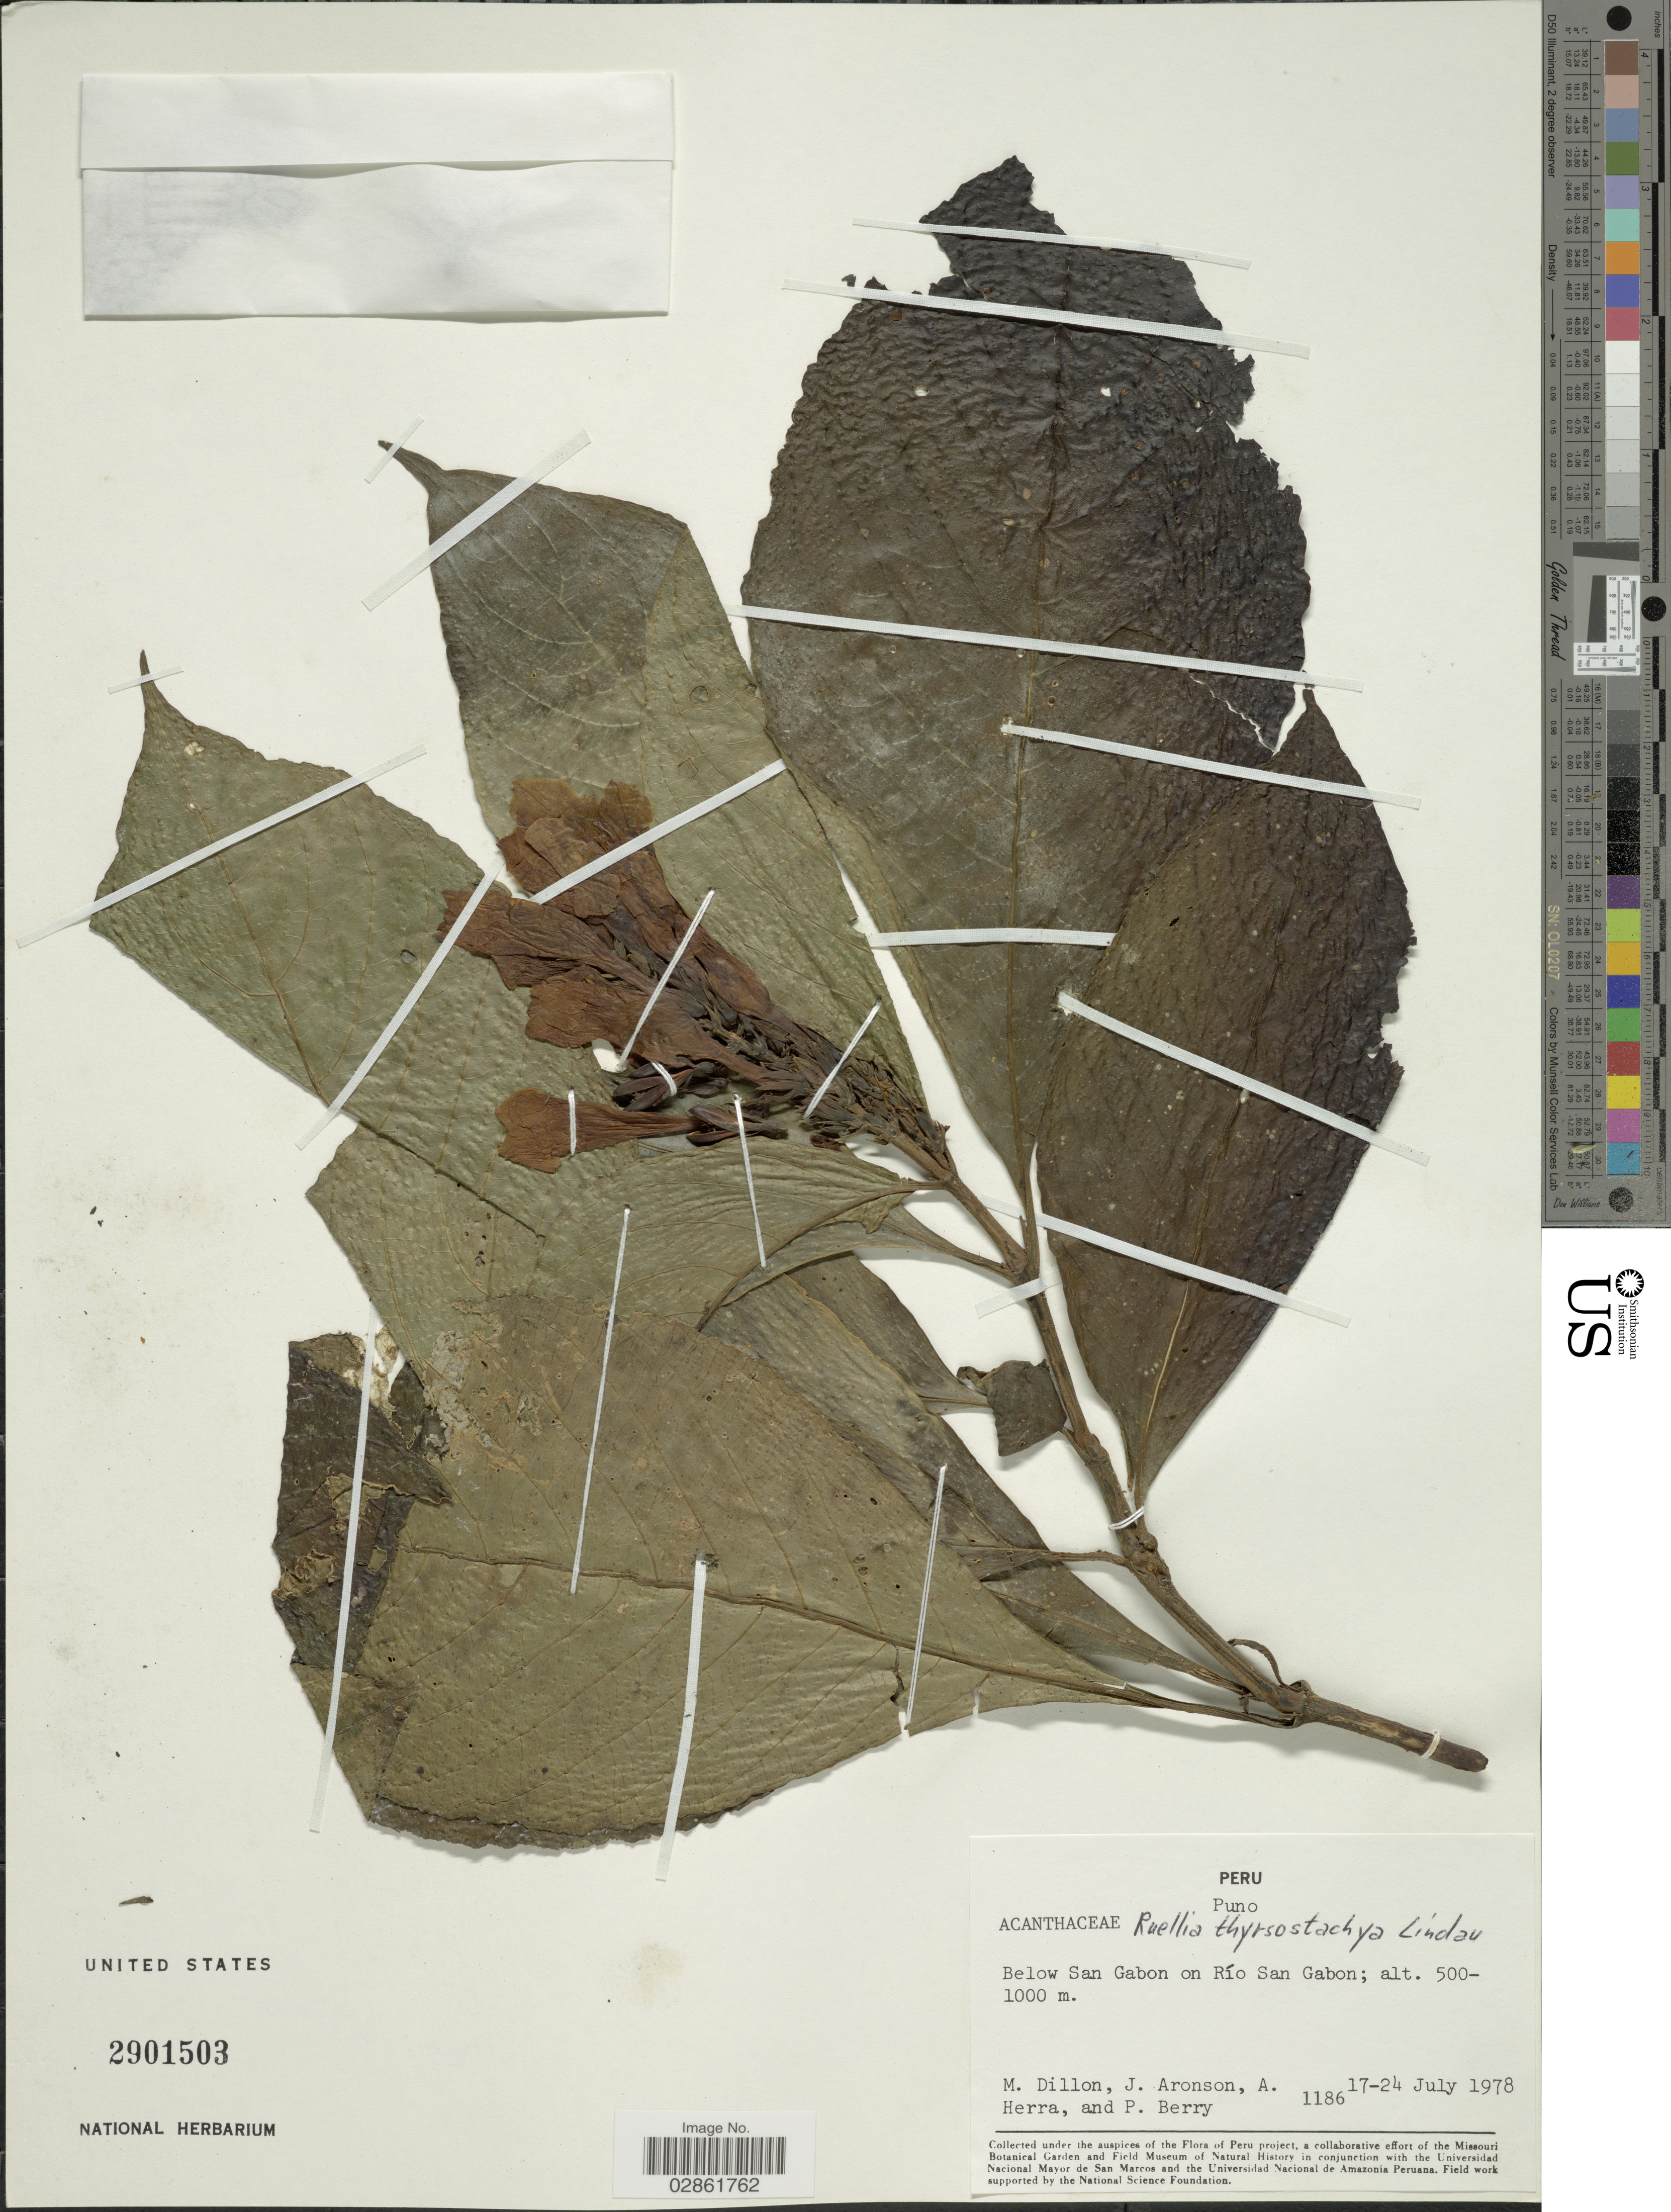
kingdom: Plantae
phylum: Tracheophyta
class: Magnoliopsida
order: Lamiales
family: Acanthaceae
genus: Ruellia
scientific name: Ruellia proxima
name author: Lindau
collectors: M. O. Dillon, J. Aronson, A. Herra & P. Berry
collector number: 1186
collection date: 1978-07-17/1978-07-24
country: Peru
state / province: Puno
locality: Below San Gabon on Río San Gabon.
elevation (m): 500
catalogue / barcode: US 2901503